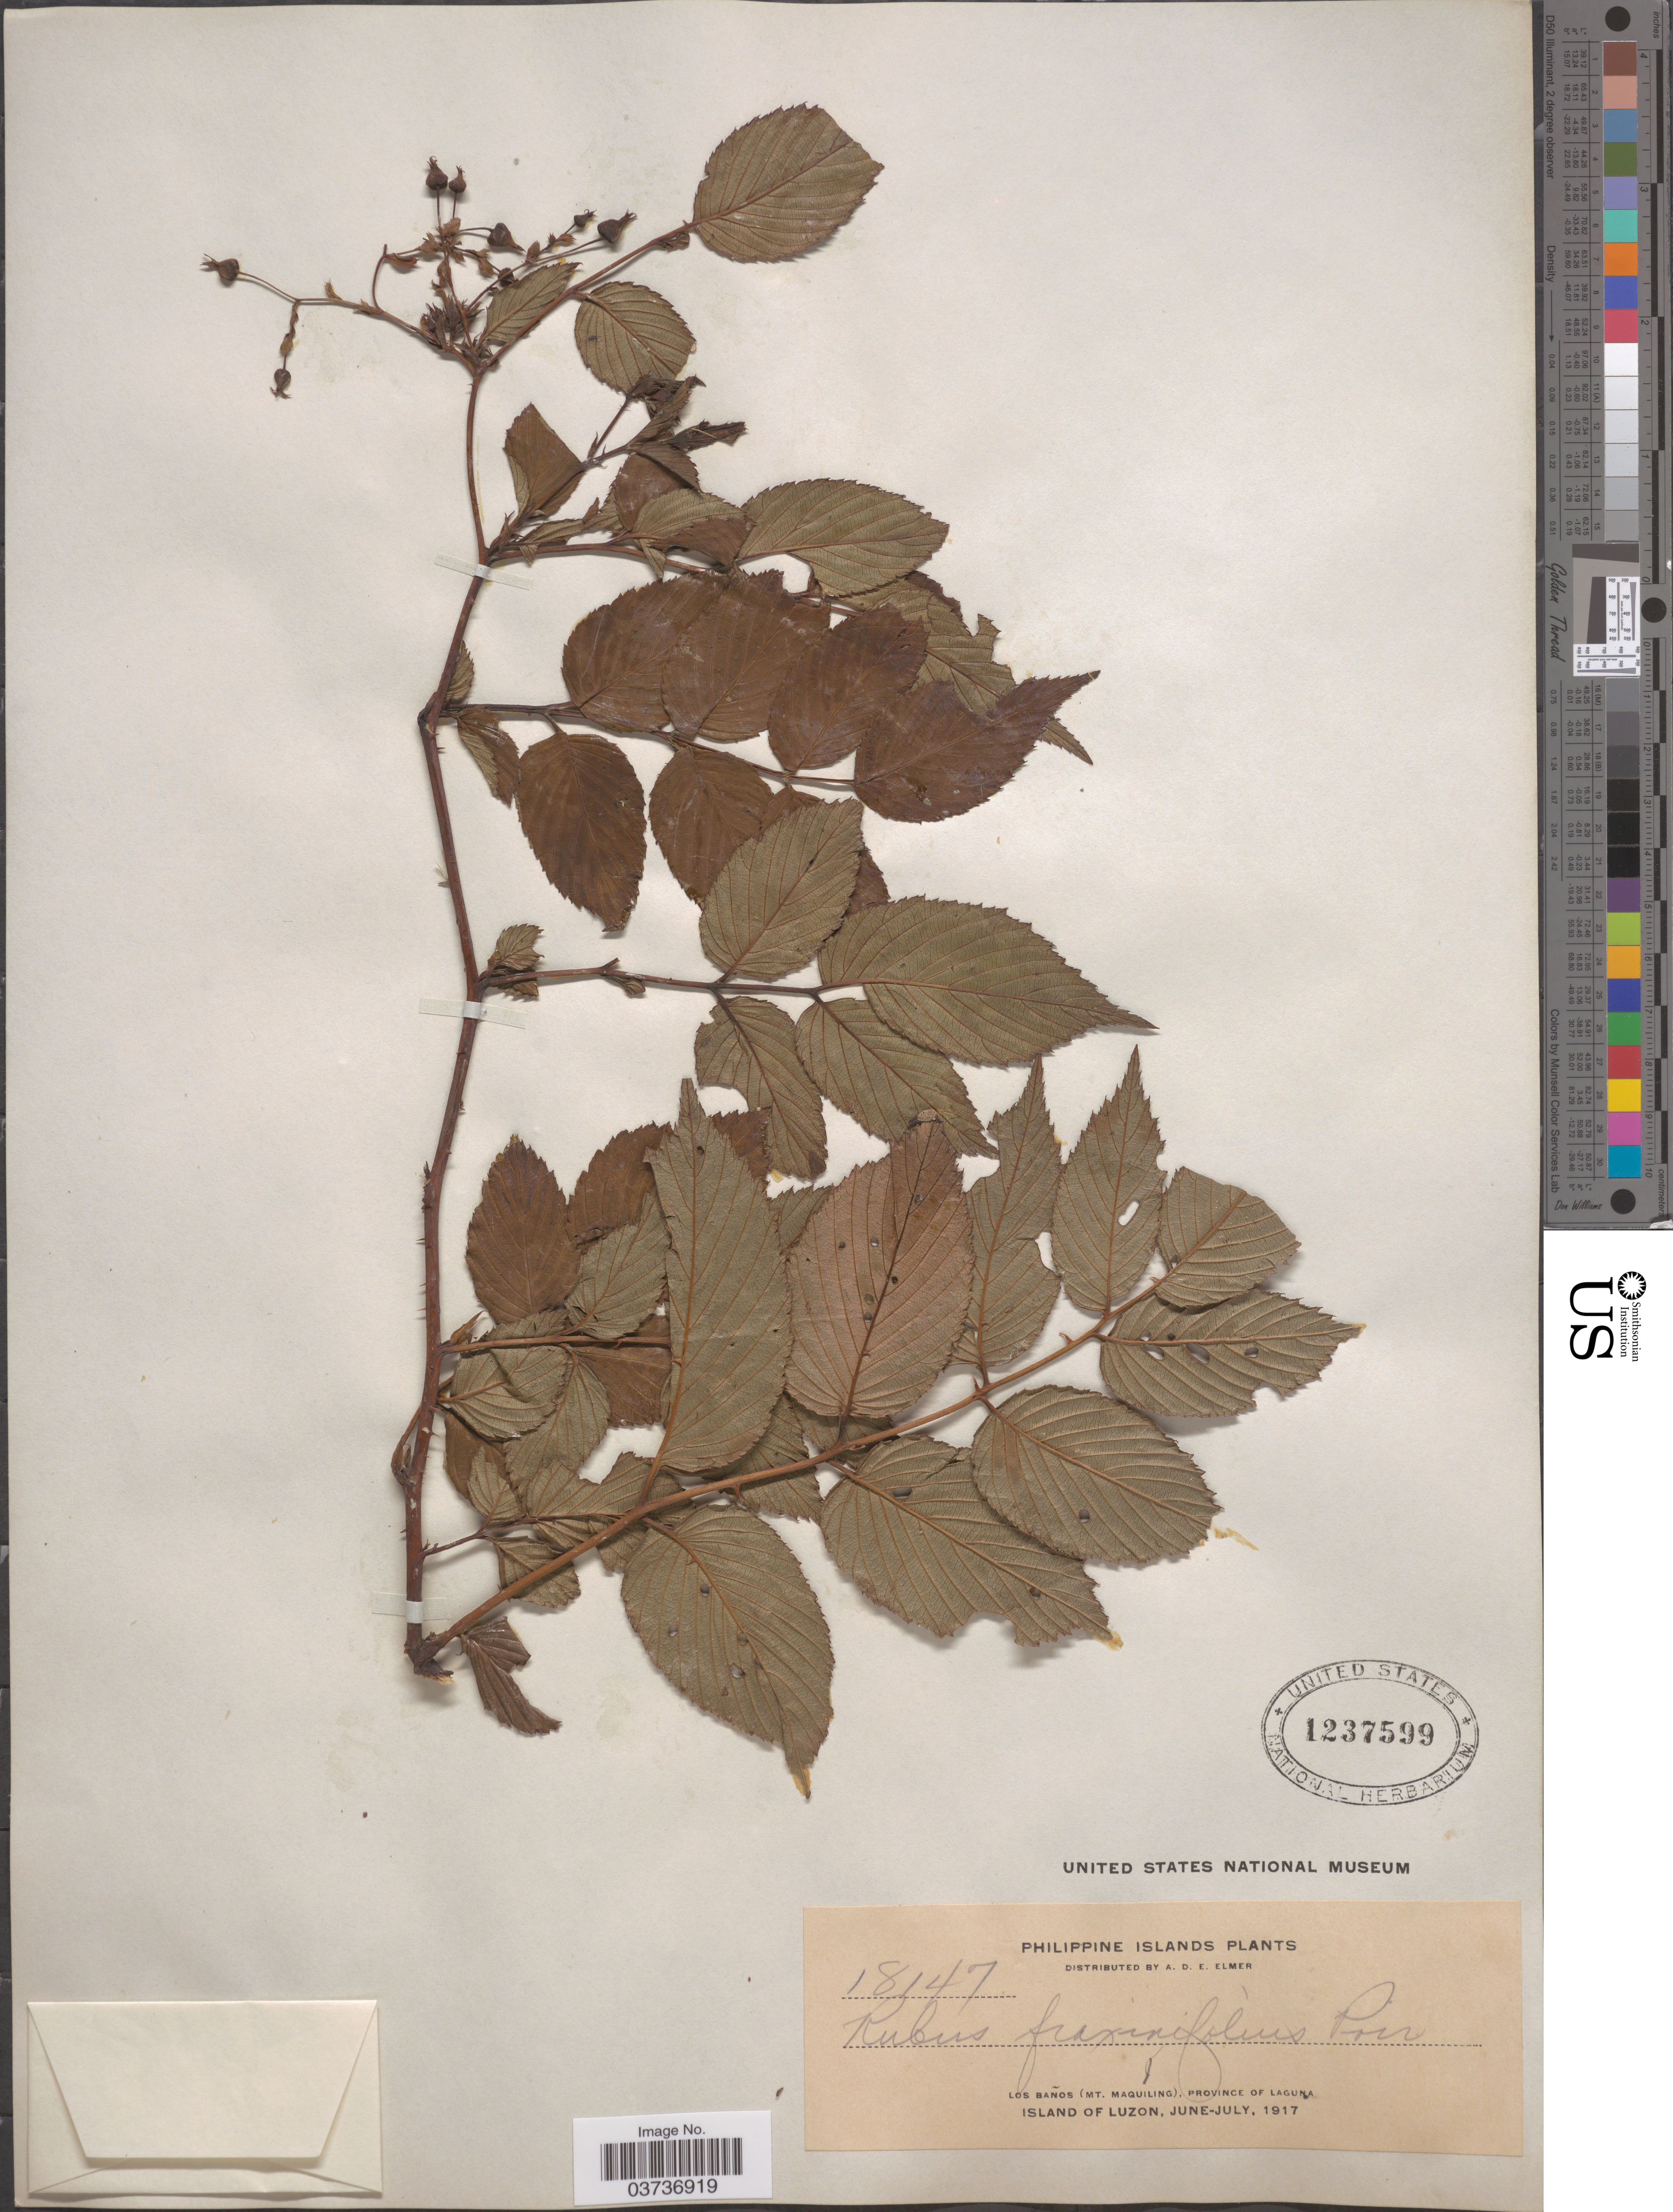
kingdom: Plantae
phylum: Tracheophyta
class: Magnoliopsida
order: Rosales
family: Rosaceae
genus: Rubus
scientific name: Rubus fraxinifolius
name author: Hayata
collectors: A. D. E. Elmer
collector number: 18147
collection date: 1917-06/1917-07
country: Philippines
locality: Los Baños (Mt. Maquiling), Province of Laguna. Island of Luzon.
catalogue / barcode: US 1237599